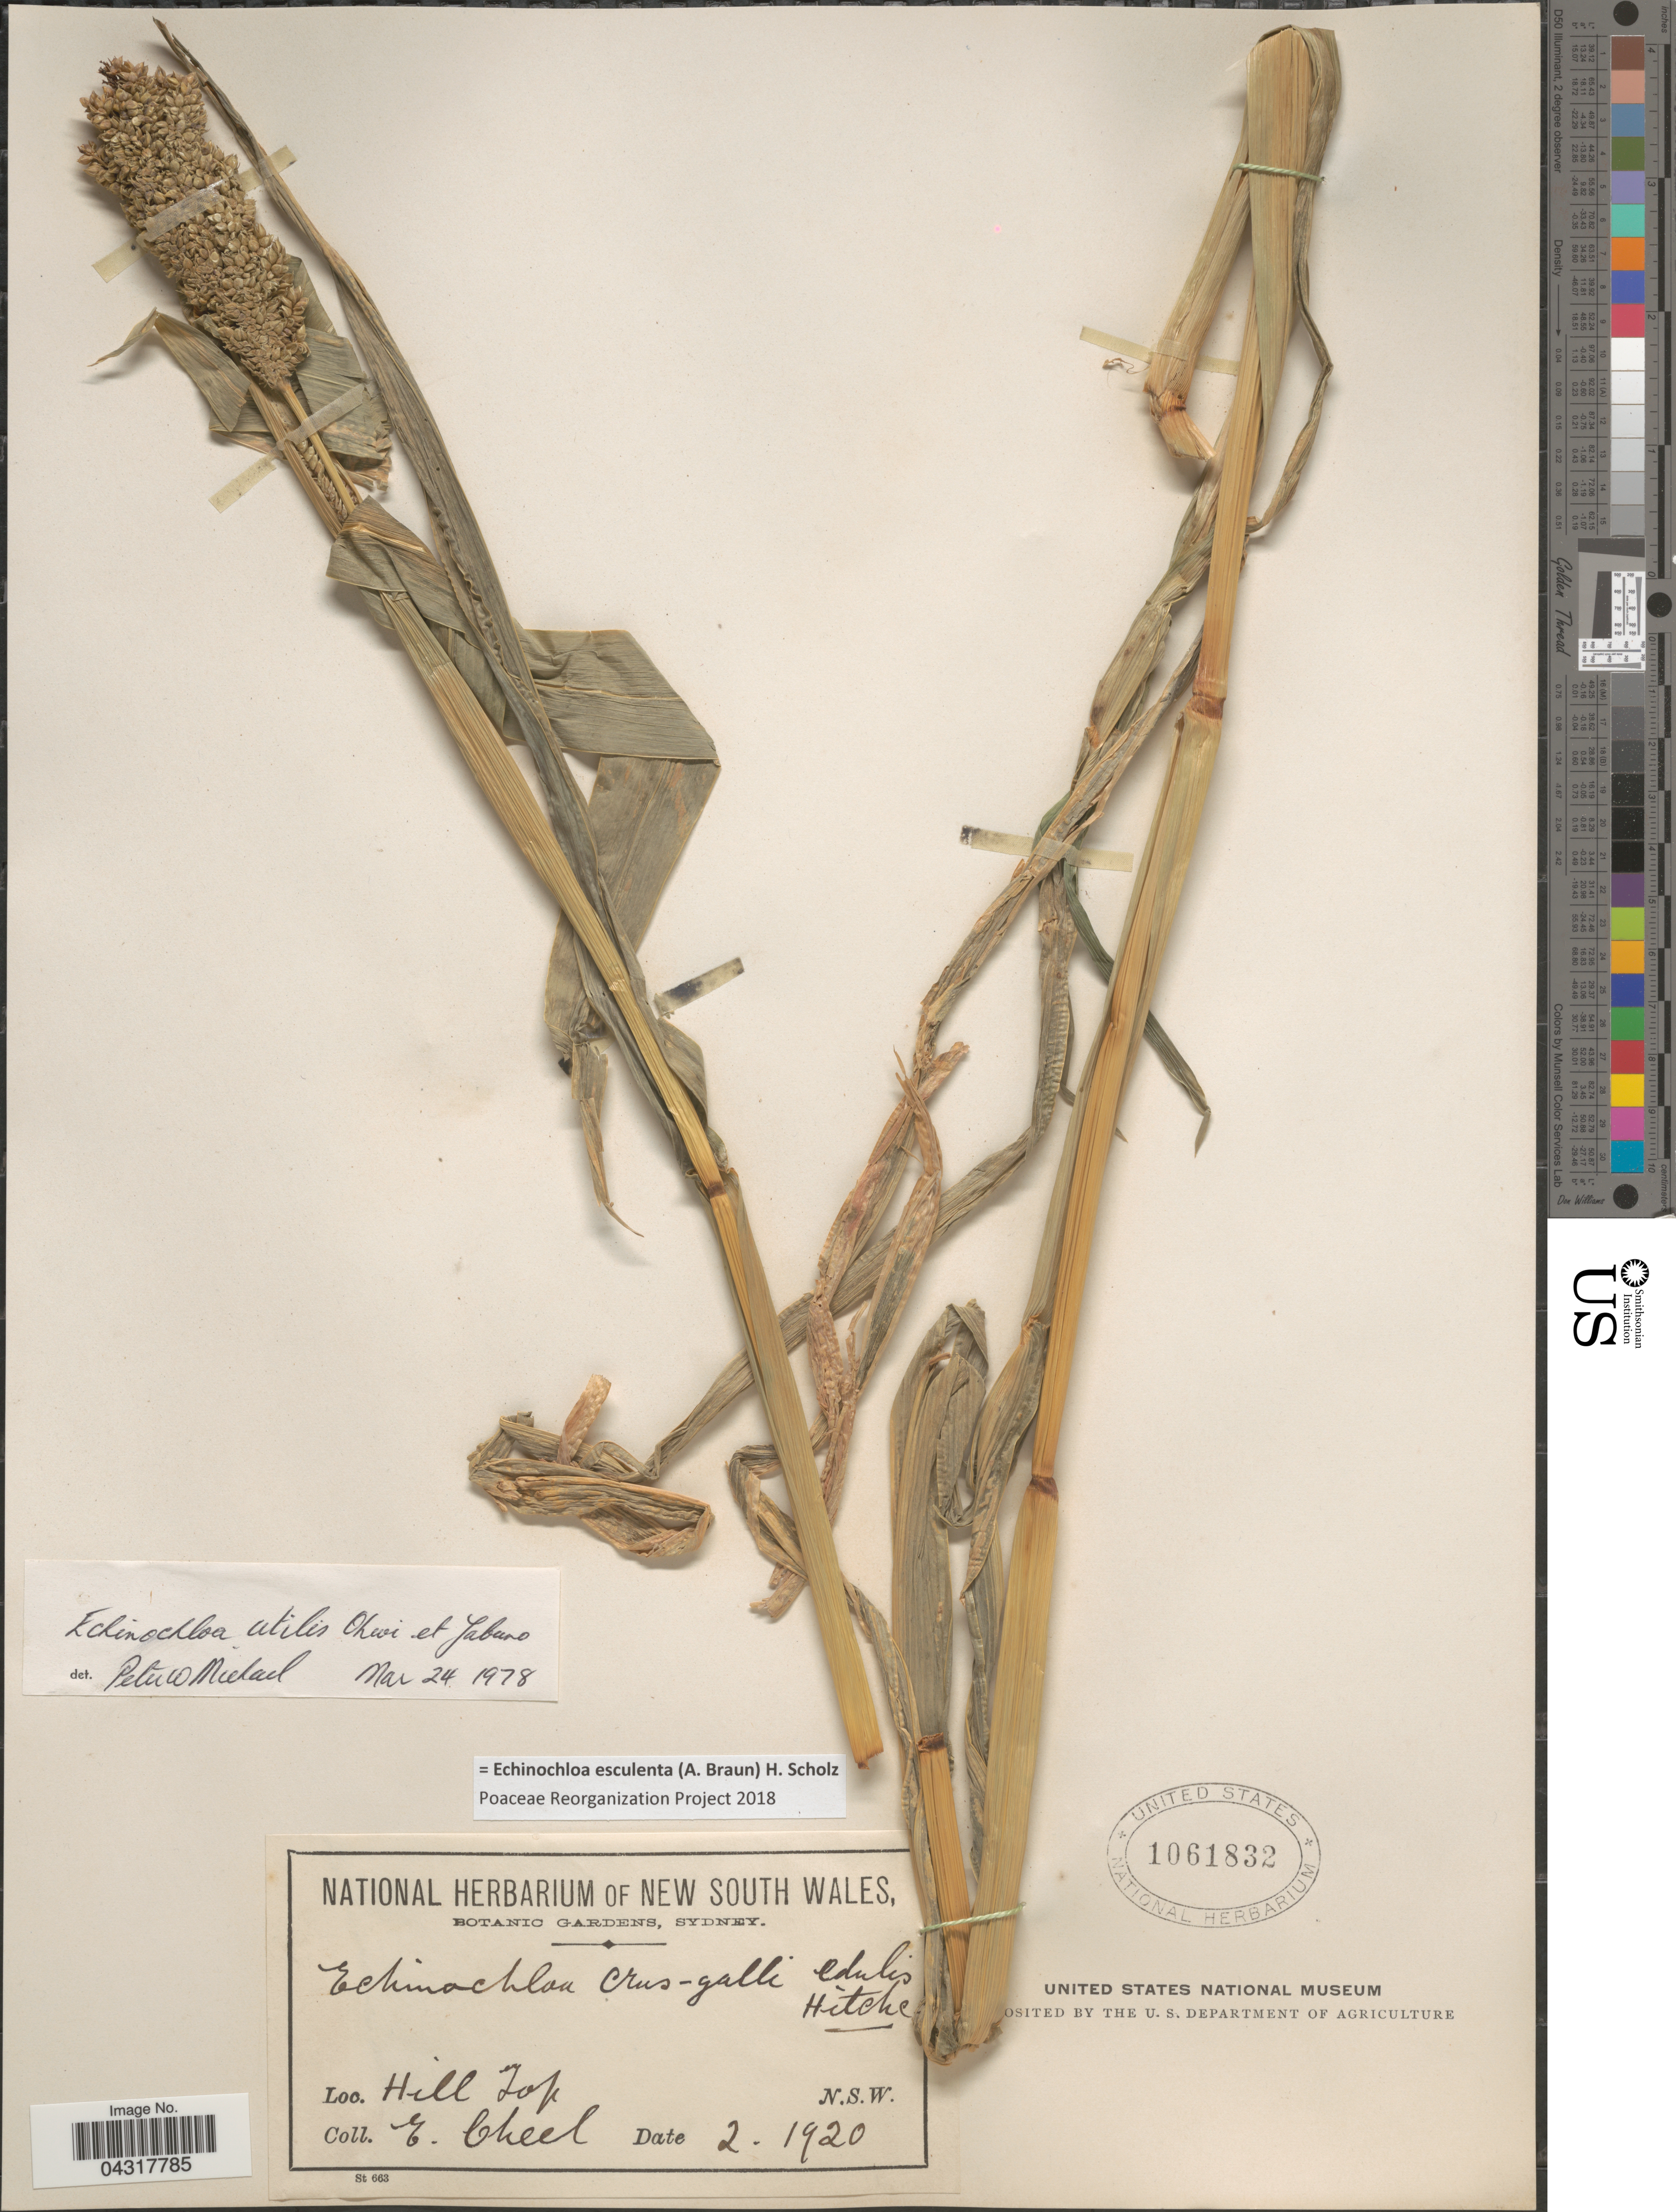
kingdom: Plantae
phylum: Tracheophyta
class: Liliopsida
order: Poales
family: Poaceae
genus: Echinochloa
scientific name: Echinochloa esculenta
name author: (A. Braun) H. Scholz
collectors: E. Cheel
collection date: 1920-02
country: Australia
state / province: New South Wales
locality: Hill Top.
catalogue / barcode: US 1061832